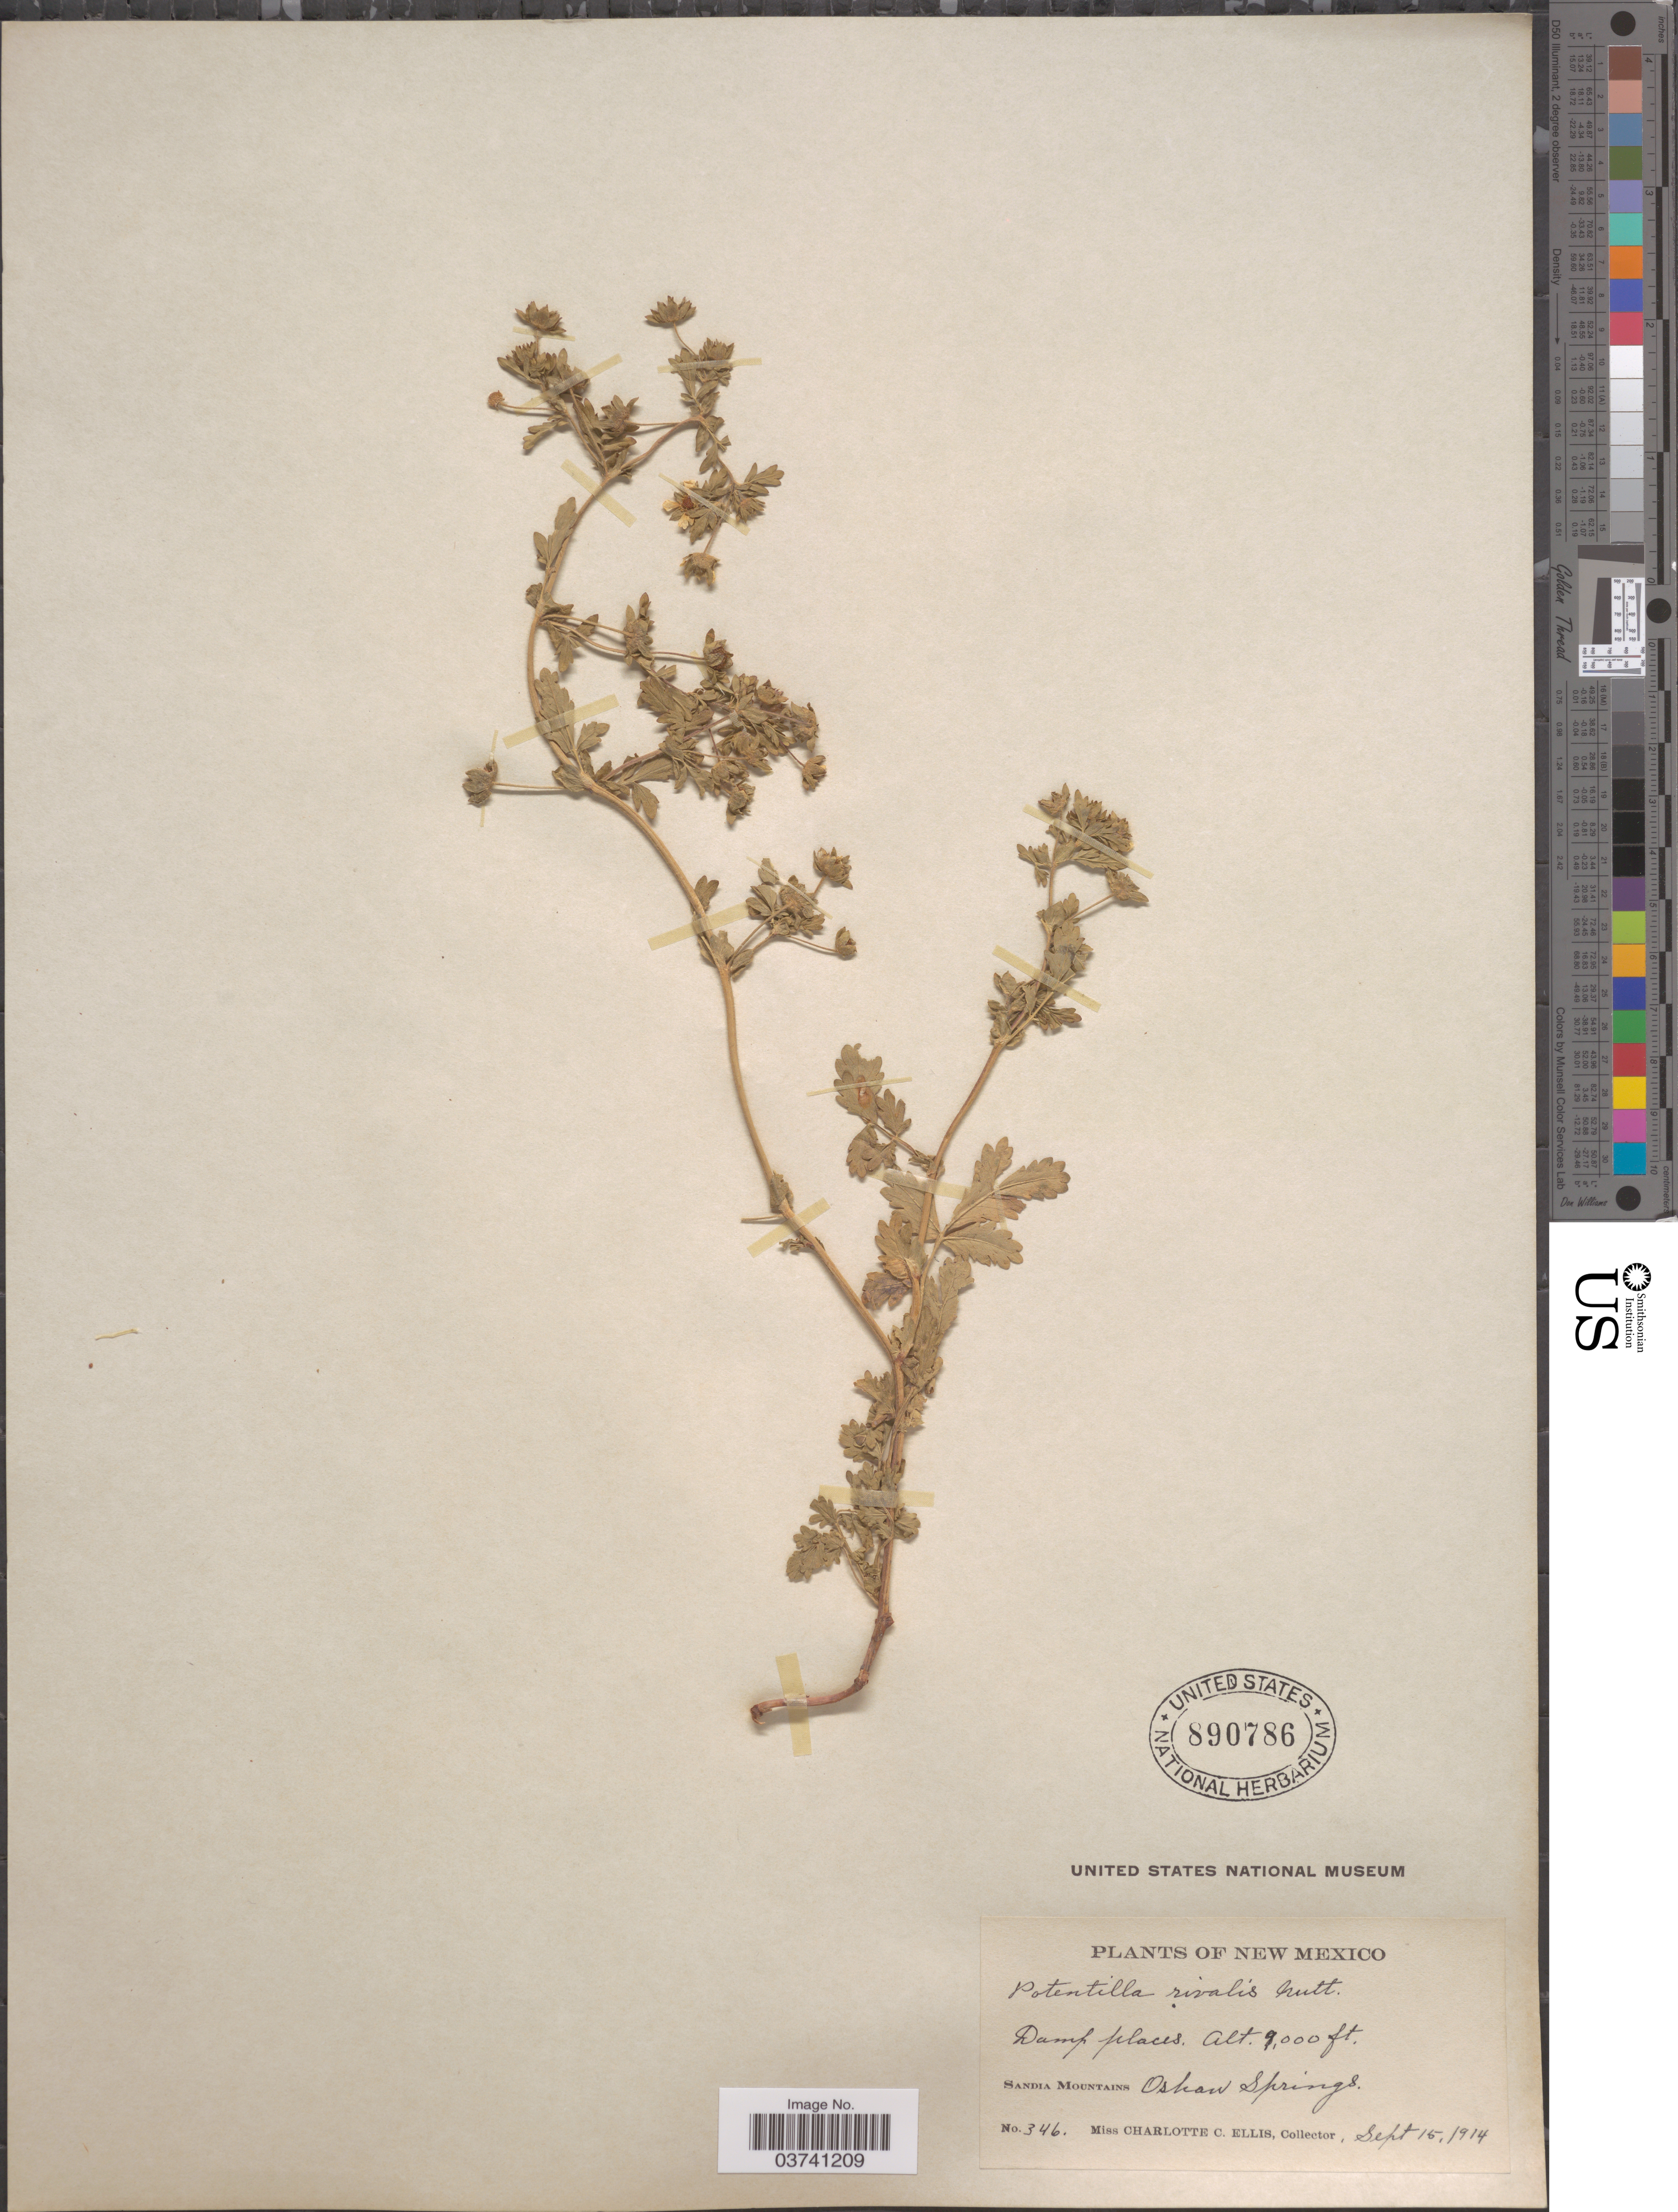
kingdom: Plantae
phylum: Tracheophyta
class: Magnoliopsida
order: Rosales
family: Rosaceae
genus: Potentilla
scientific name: Potentilla rivalis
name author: Nutt.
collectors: C. C. Ellis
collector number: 346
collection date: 1914-09-15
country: United States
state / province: New Mexico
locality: Sandia Mountains. Oshon [interpreted] Springs.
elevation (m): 2743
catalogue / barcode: US 890786